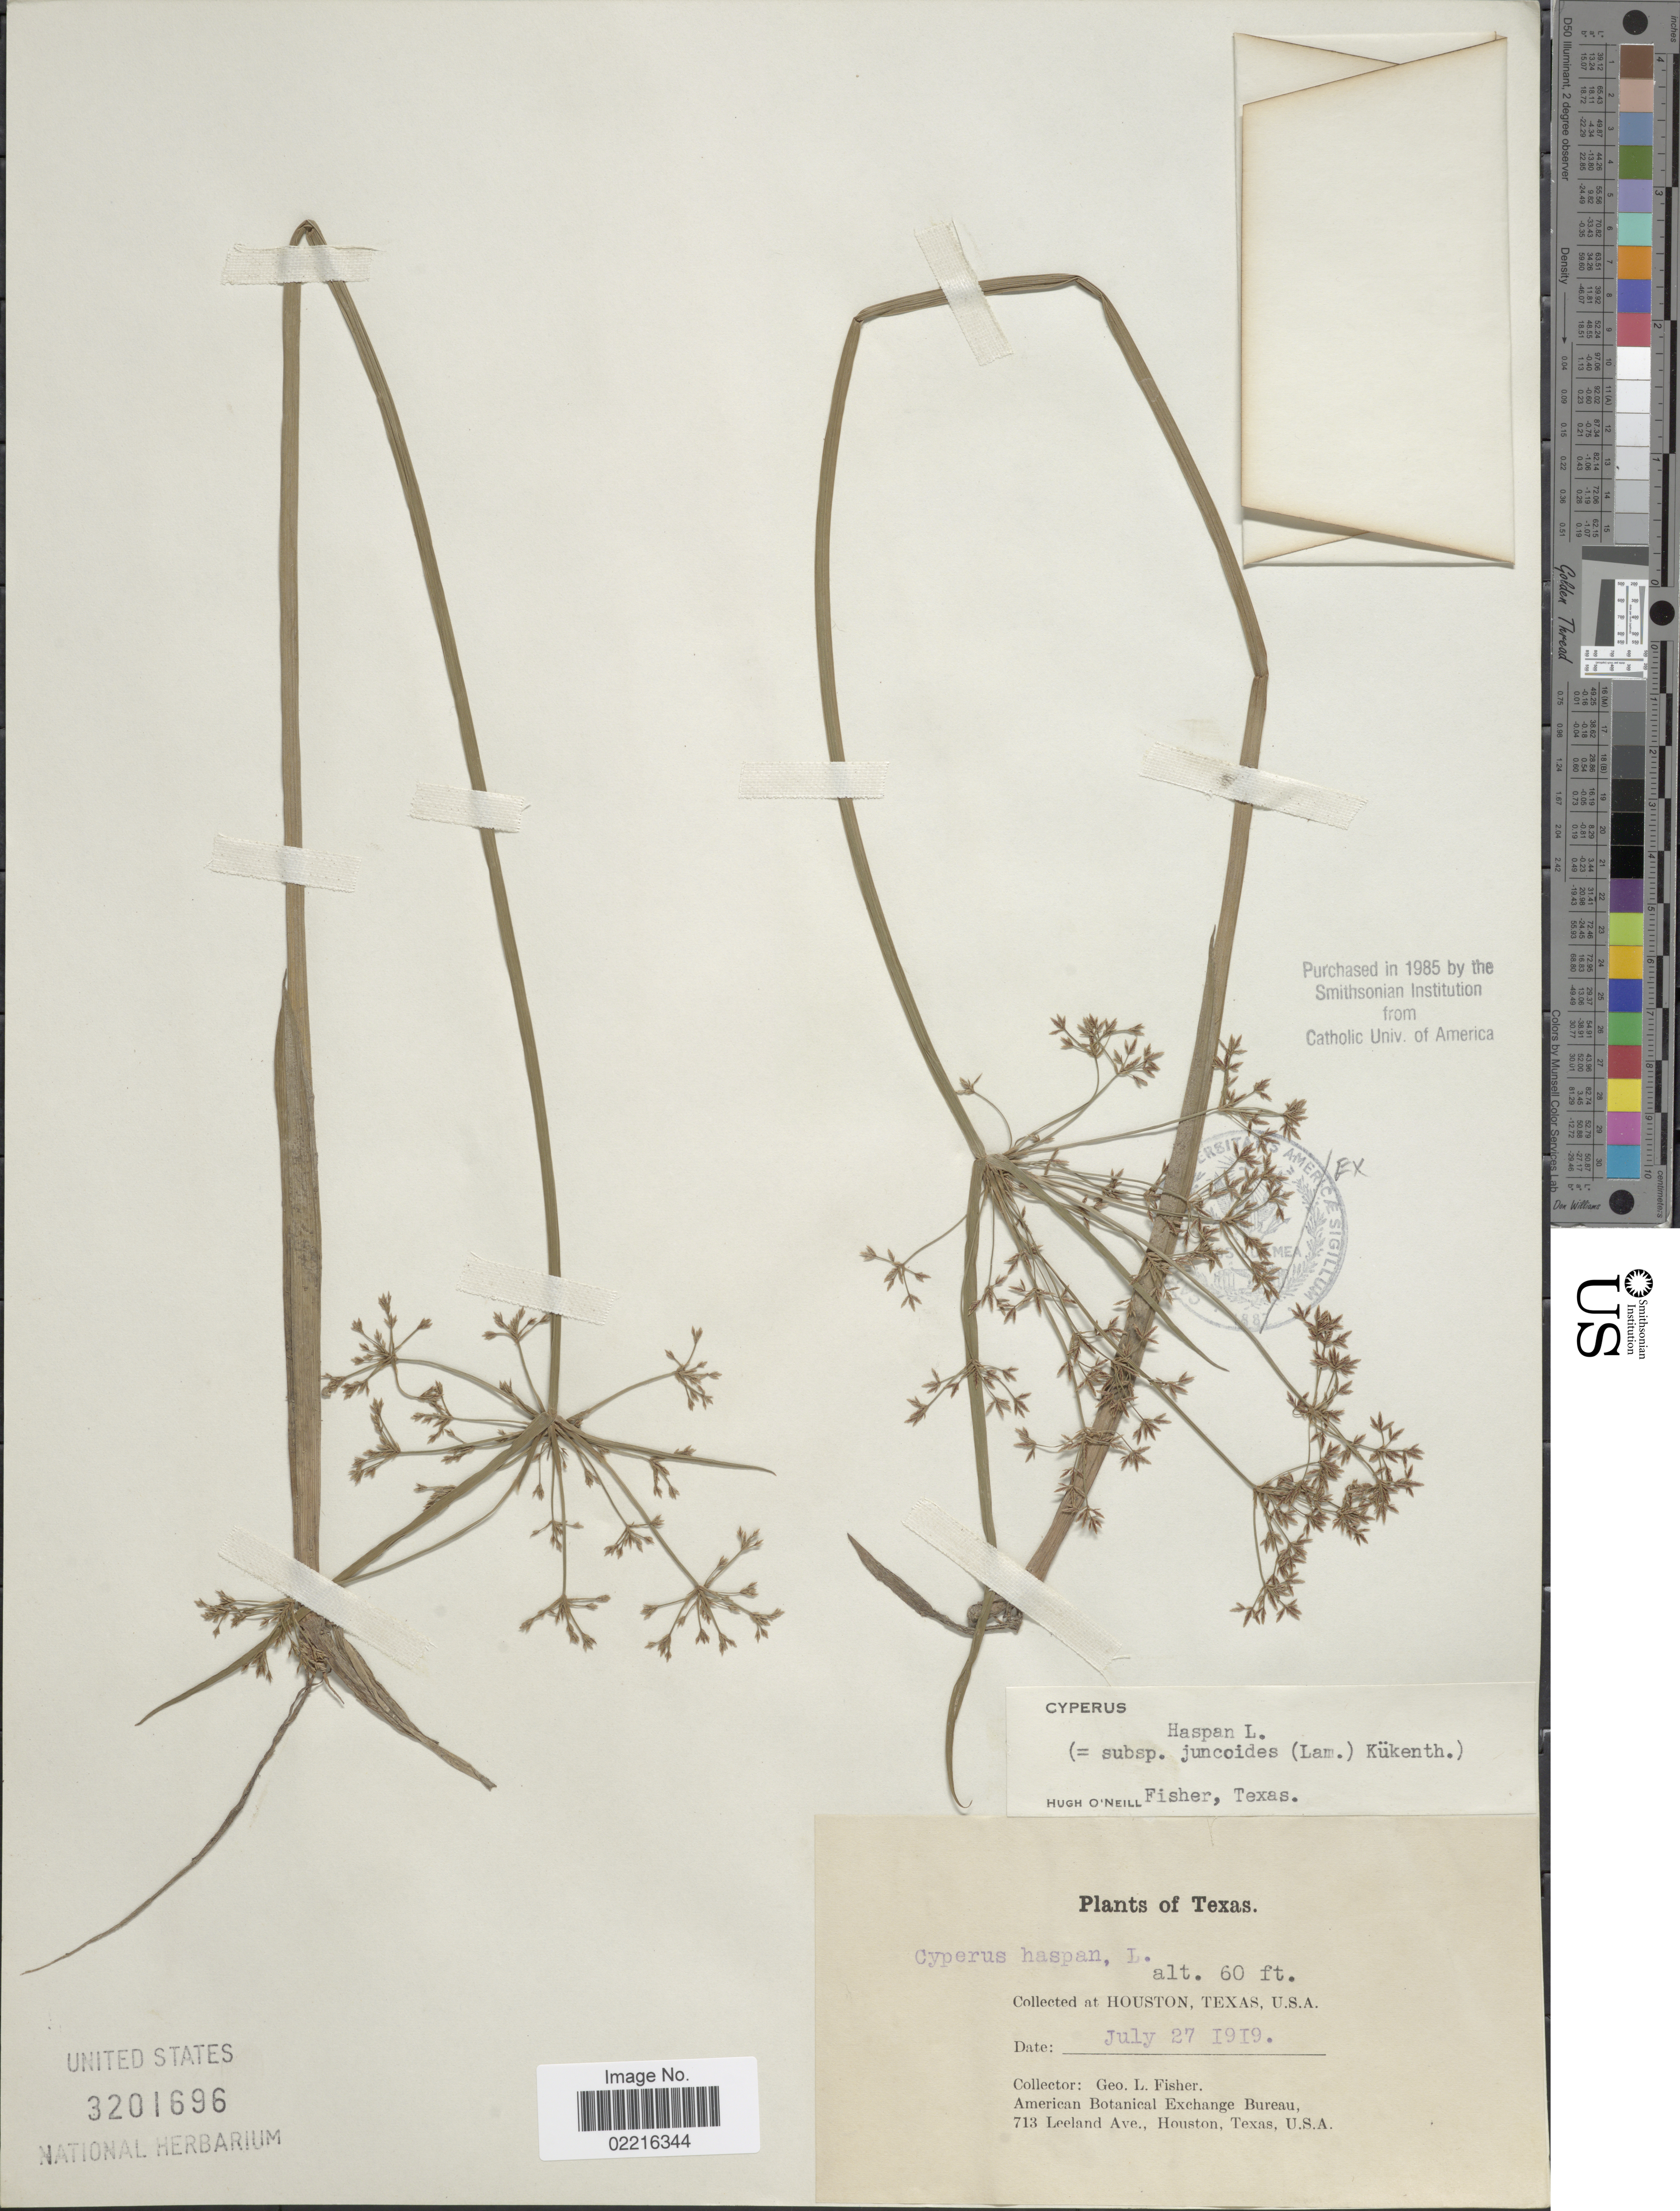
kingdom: Plantae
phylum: Tracheophyta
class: Liliopsida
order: Poales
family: Cyperaceae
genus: Cyperus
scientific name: Cyperus haspan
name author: L.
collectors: G. L. Fisher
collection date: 1919-07-27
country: United States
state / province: Texas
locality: Houston, U.S.A.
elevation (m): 18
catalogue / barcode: US 3201696